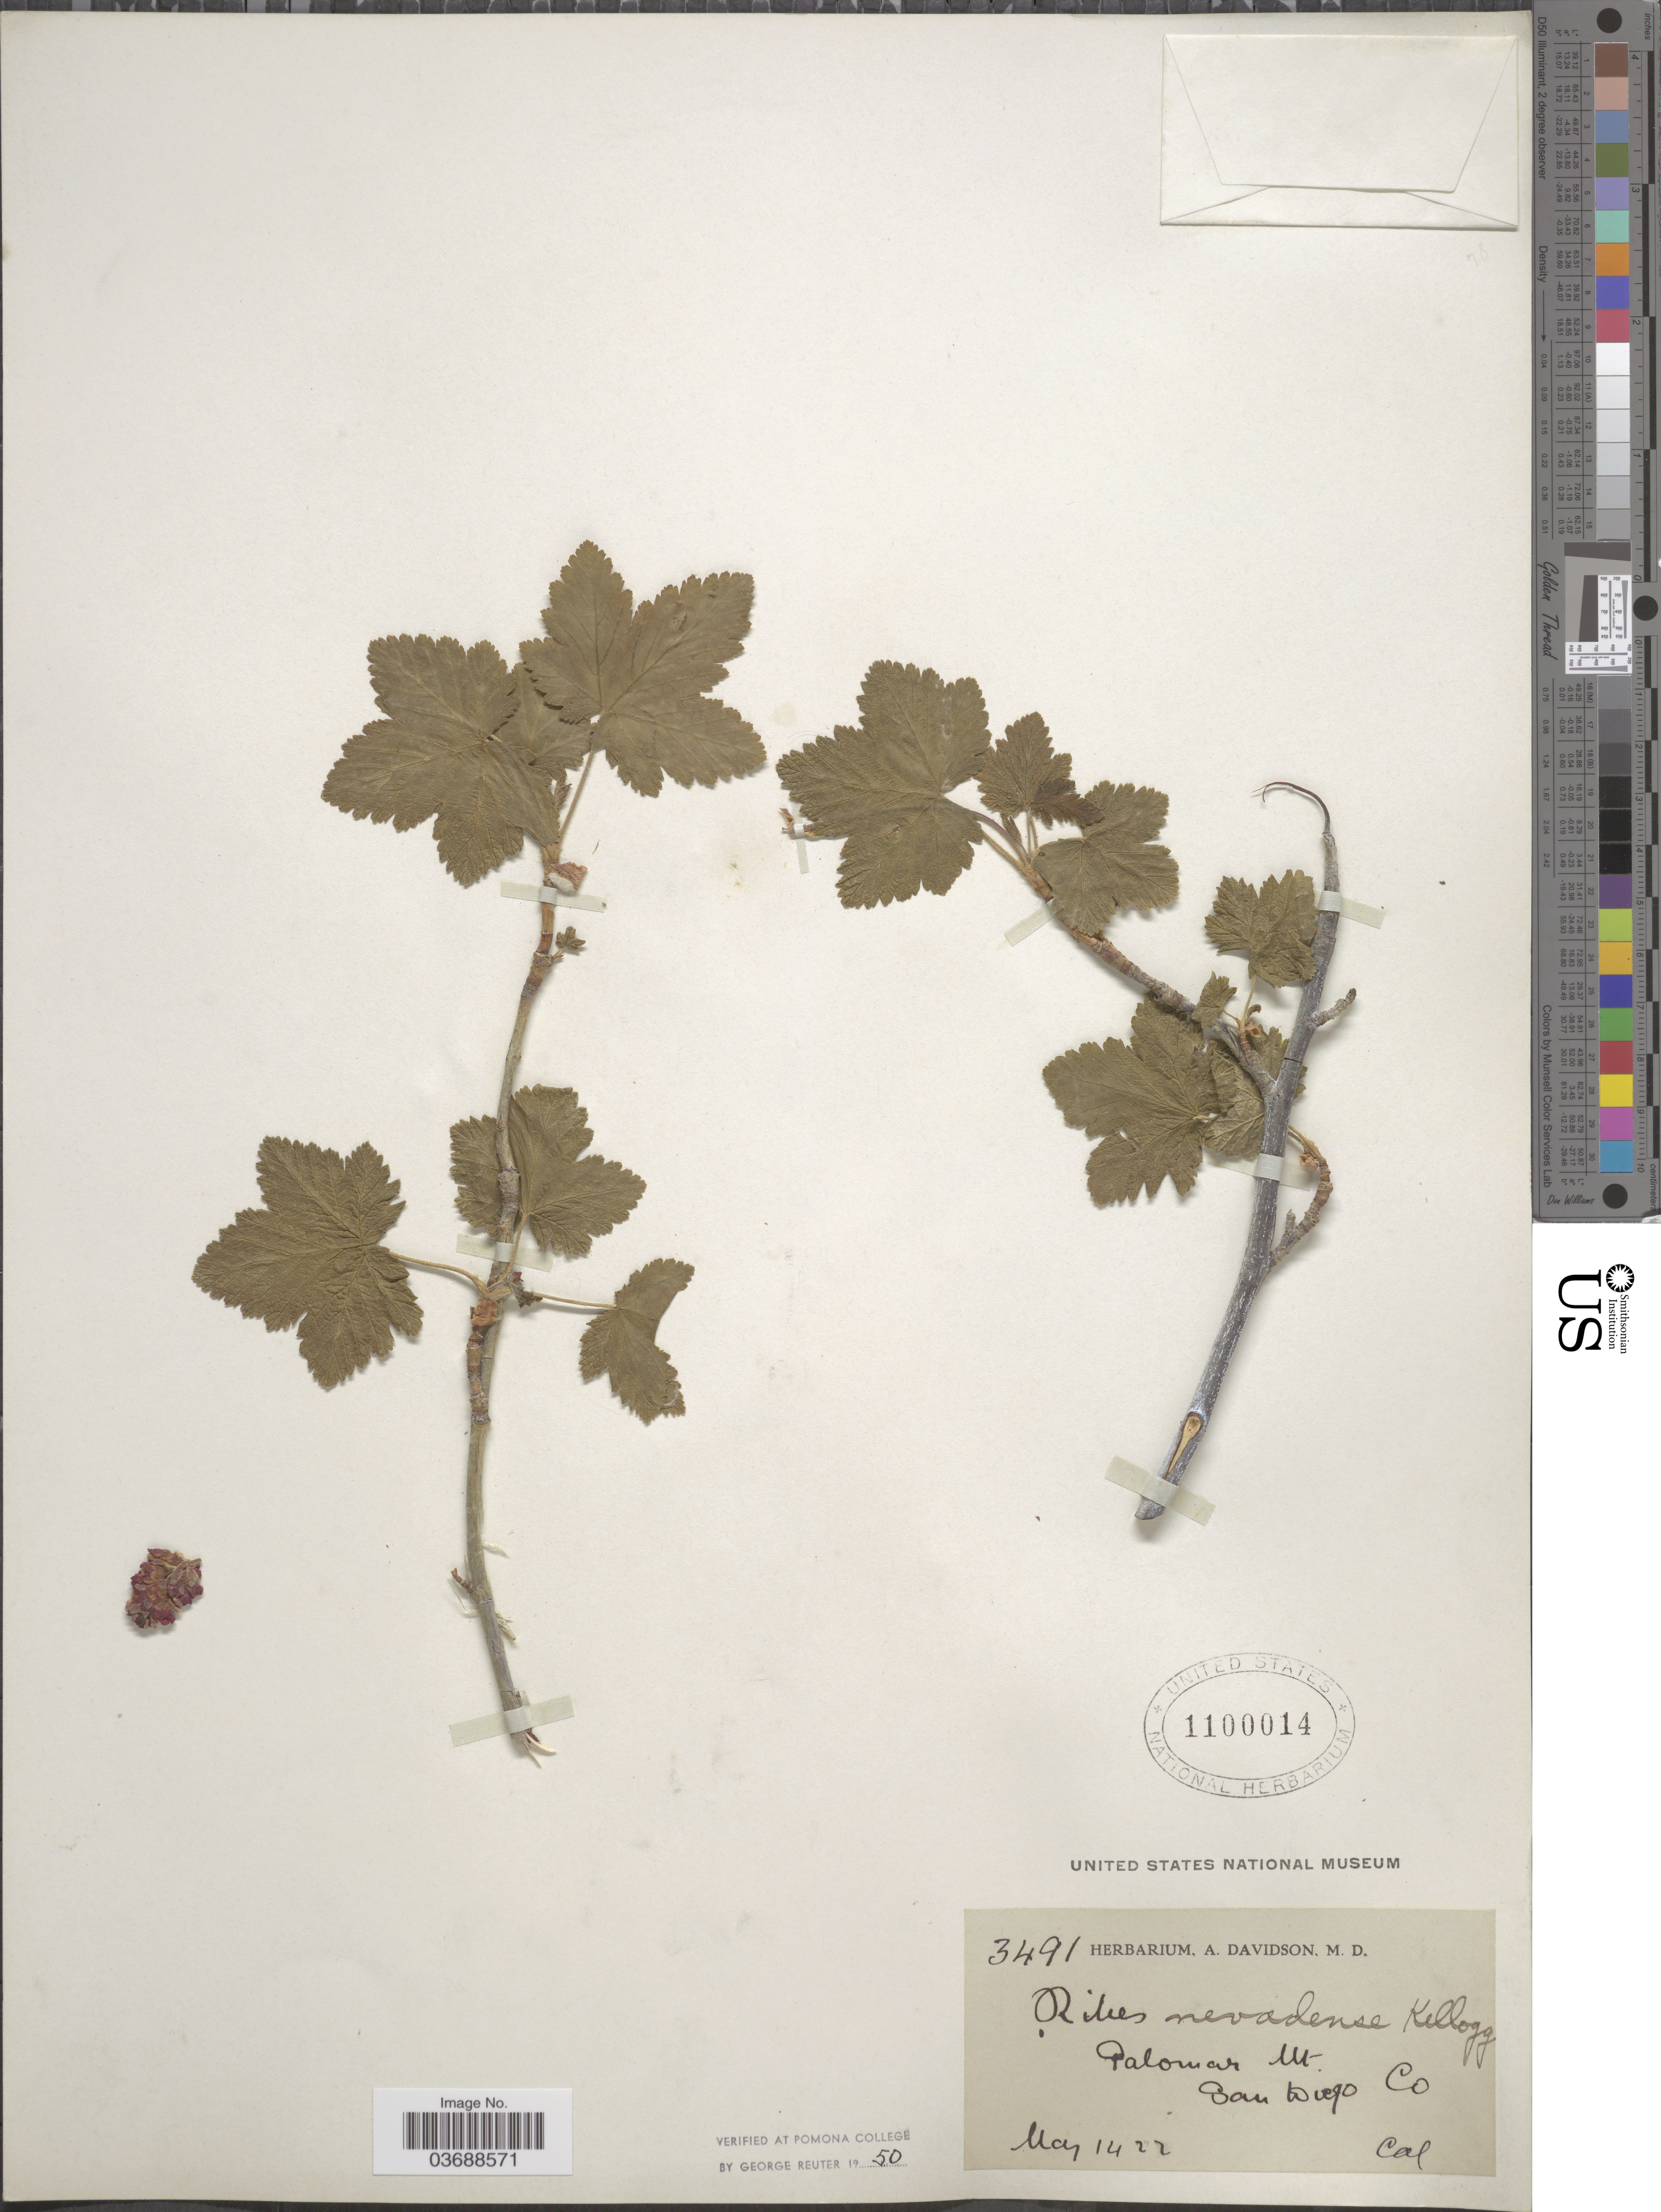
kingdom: Plantae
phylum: Tracheophyta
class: Magnoliopsida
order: Saxifragales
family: Grossulariaceae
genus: Ribes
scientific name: Ribes nevadense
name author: Kellogg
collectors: ex herb. A. Davidson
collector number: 3491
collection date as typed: Transcribed d/m/y: 14/5/22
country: United States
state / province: California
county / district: San Diego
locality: Palomar Mt. San Diego Co.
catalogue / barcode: US 1100014